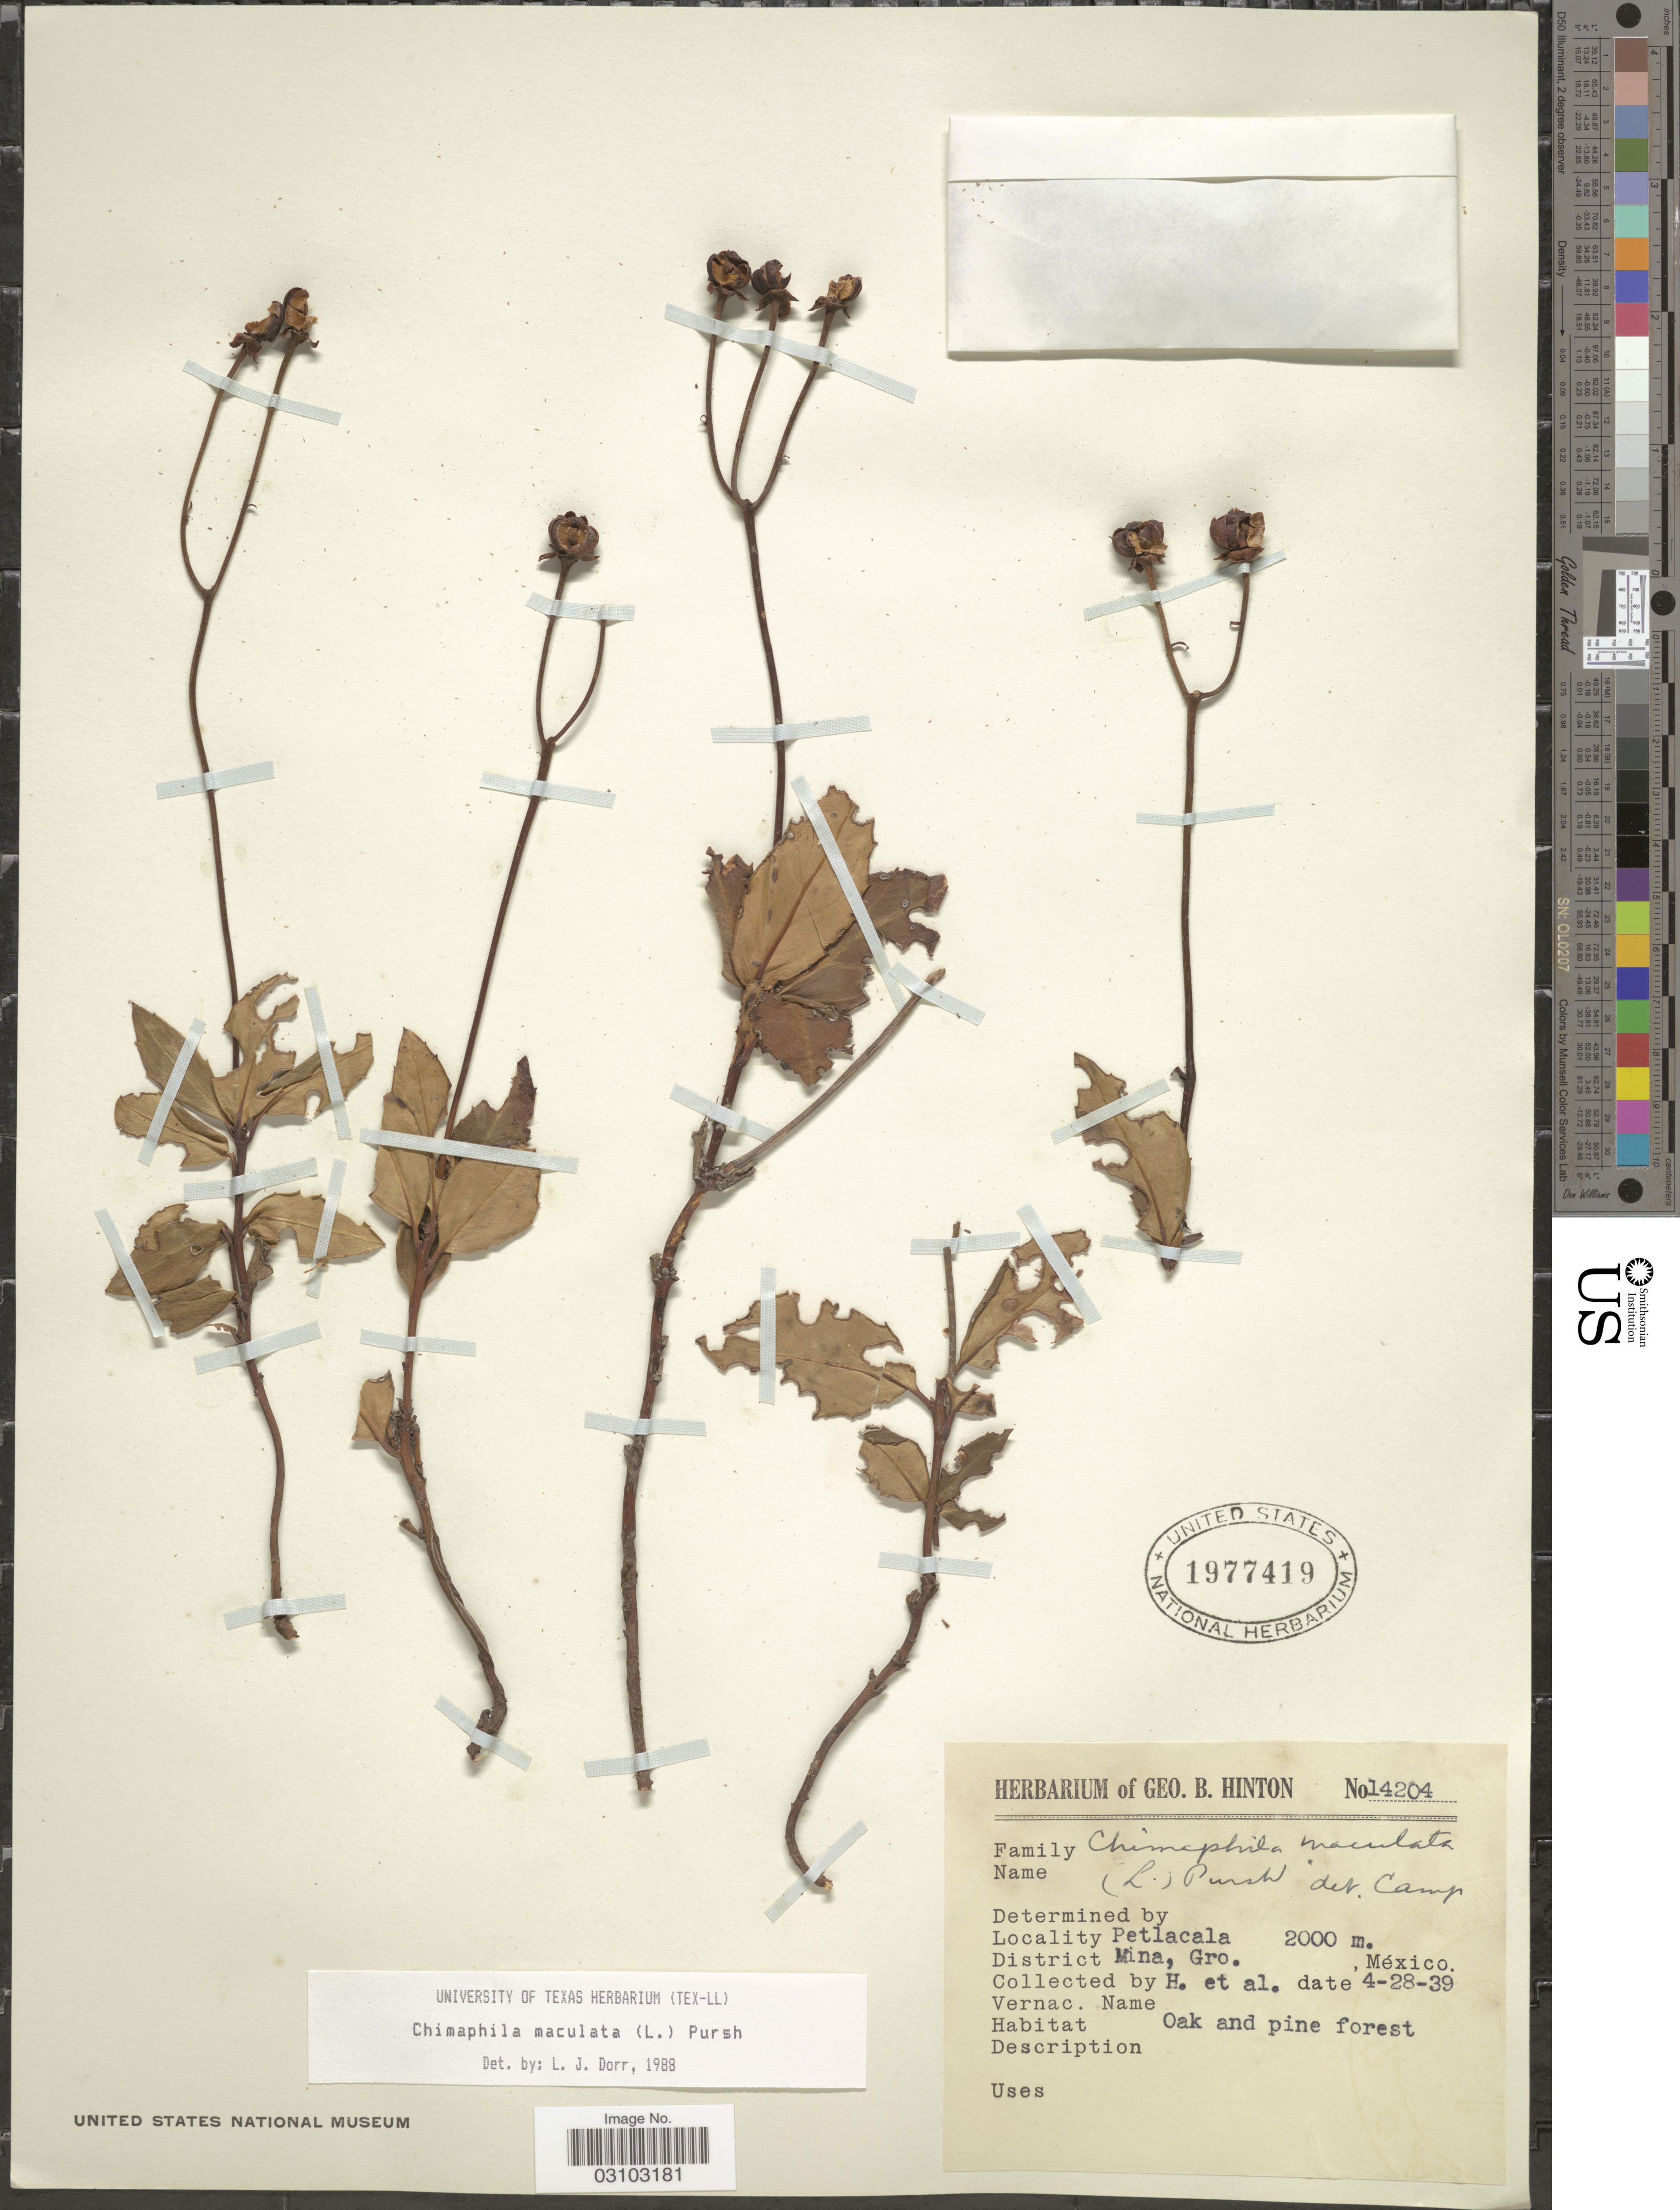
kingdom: Plantae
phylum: Tracheophyta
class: Magnoliopsida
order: Ericales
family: Ericaceae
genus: Chimaphila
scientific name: Chimaphila maculata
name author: (L.) Pursh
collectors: G. B. Hinton & et al.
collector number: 14204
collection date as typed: Transcribed d/m/y: 28/4/39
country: Mexico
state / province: Guerrero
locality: Petlacala, District Mina.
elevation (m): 2000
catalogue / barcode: US 1977419